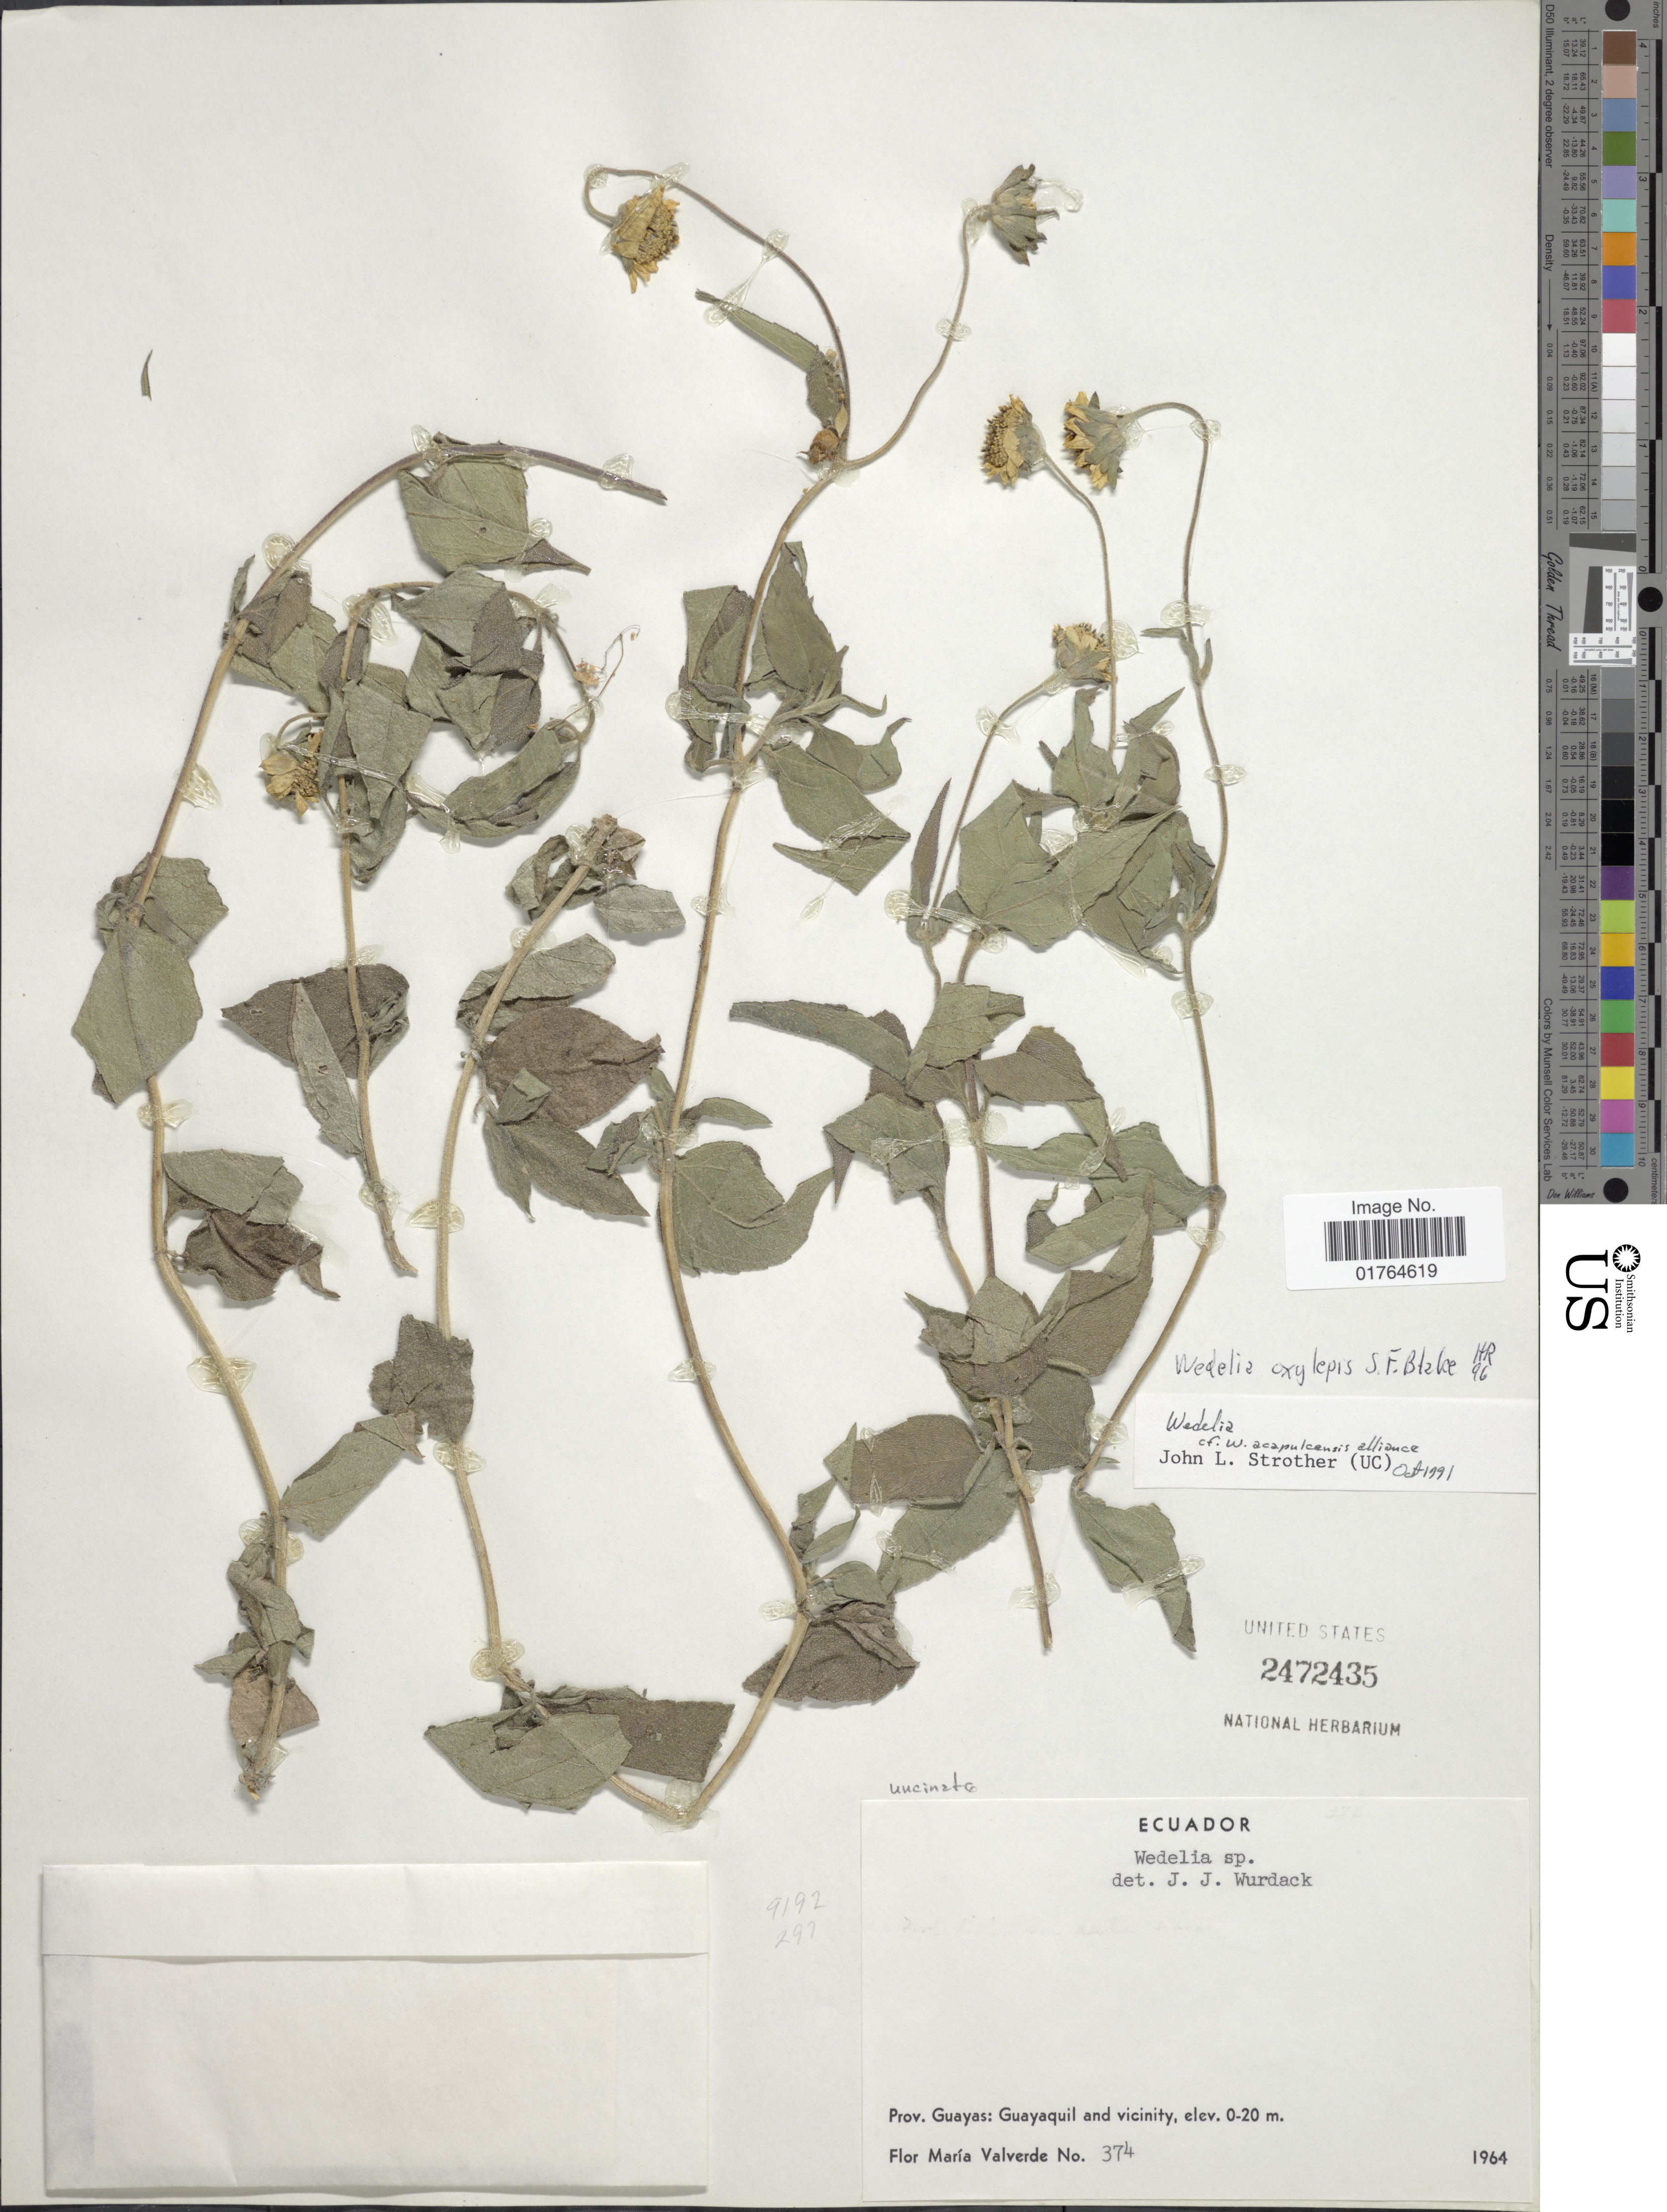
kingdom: Plantae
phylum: Tracheophyta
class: Magnoliopsida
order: Asterales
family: Asteraceae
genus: Wedelia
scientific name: Wedelia oxylepis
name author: S.F. Blake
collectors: F. M. Valverde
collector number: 374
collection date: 1964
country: Ecuador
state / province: Guayas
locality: Guayaquil and vicinity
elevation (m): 0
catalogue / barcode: US 2472435